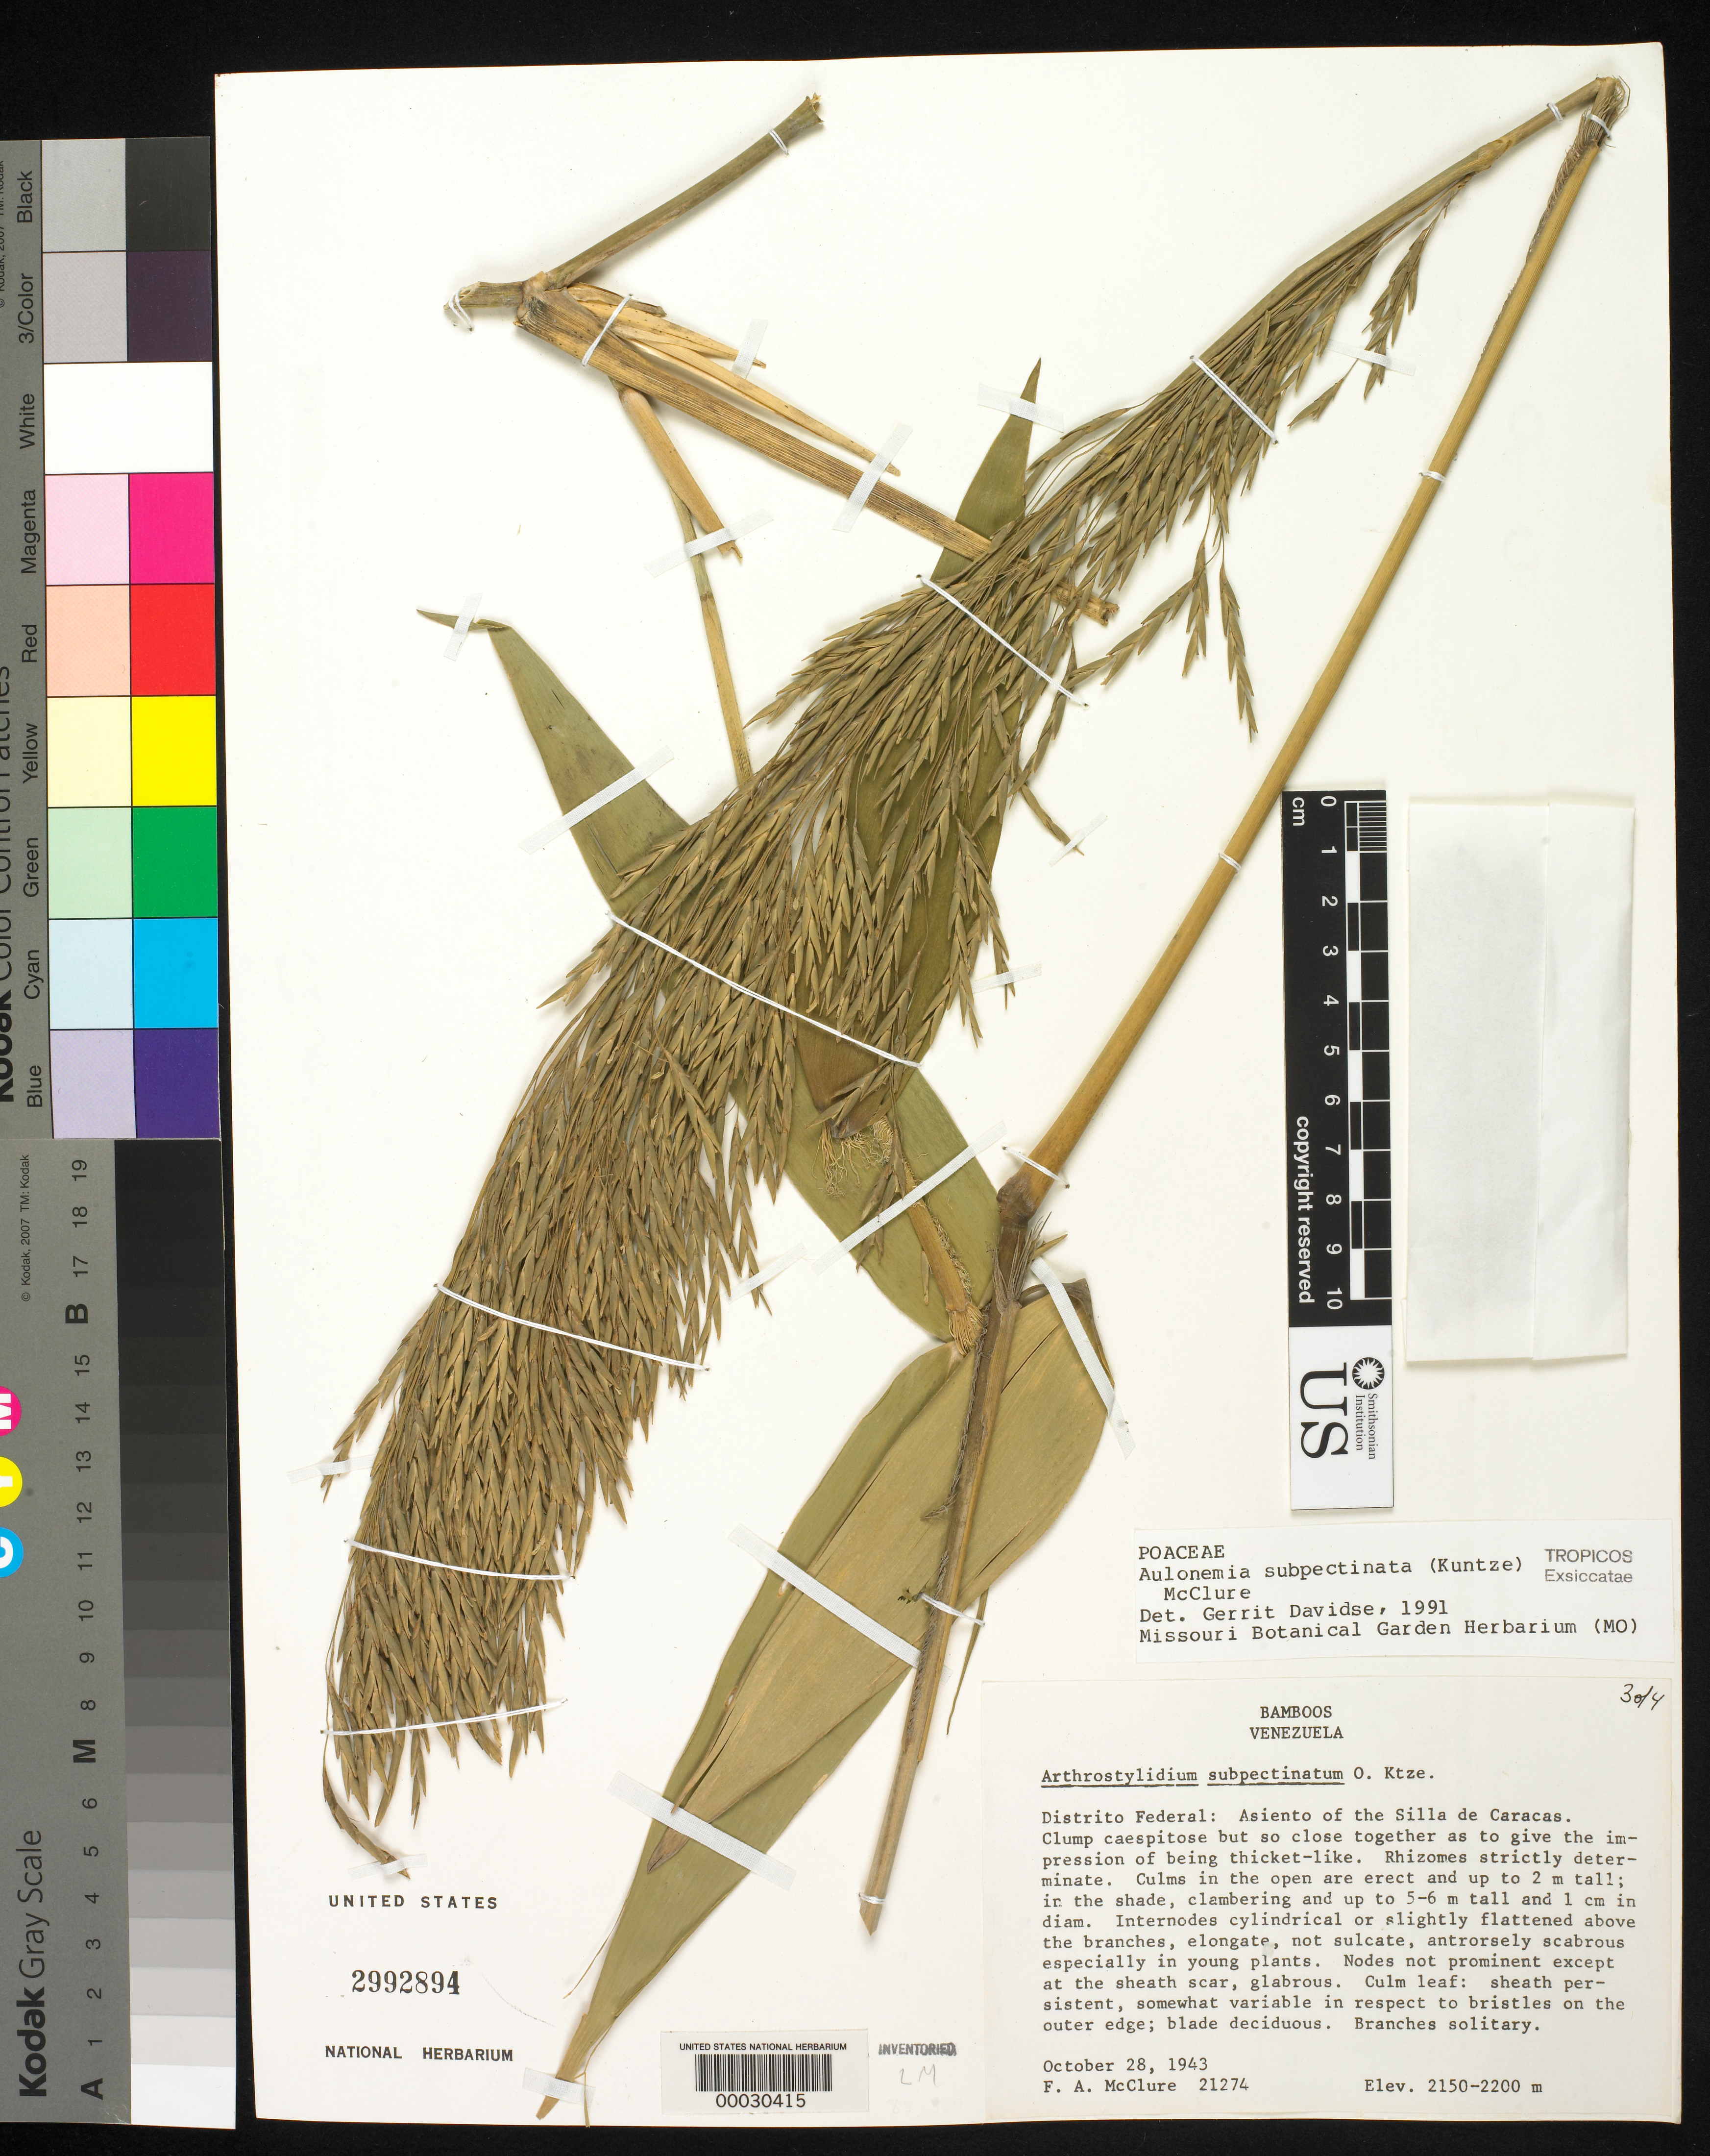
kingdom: Plantae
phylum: Tracheophyta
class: Liliopsida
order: Poales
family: Poaceae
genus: Aulonemia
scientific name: Aulonemia subpectinata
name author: (Kuntze) McClure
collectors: F. A. McClure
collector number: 21274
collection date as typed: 28 Oct 1943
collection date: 1943-10-28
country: Venezuela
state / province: Distrito Federal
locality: Asiento of the silla de caracas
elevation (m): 2150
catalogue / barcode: US 2992894